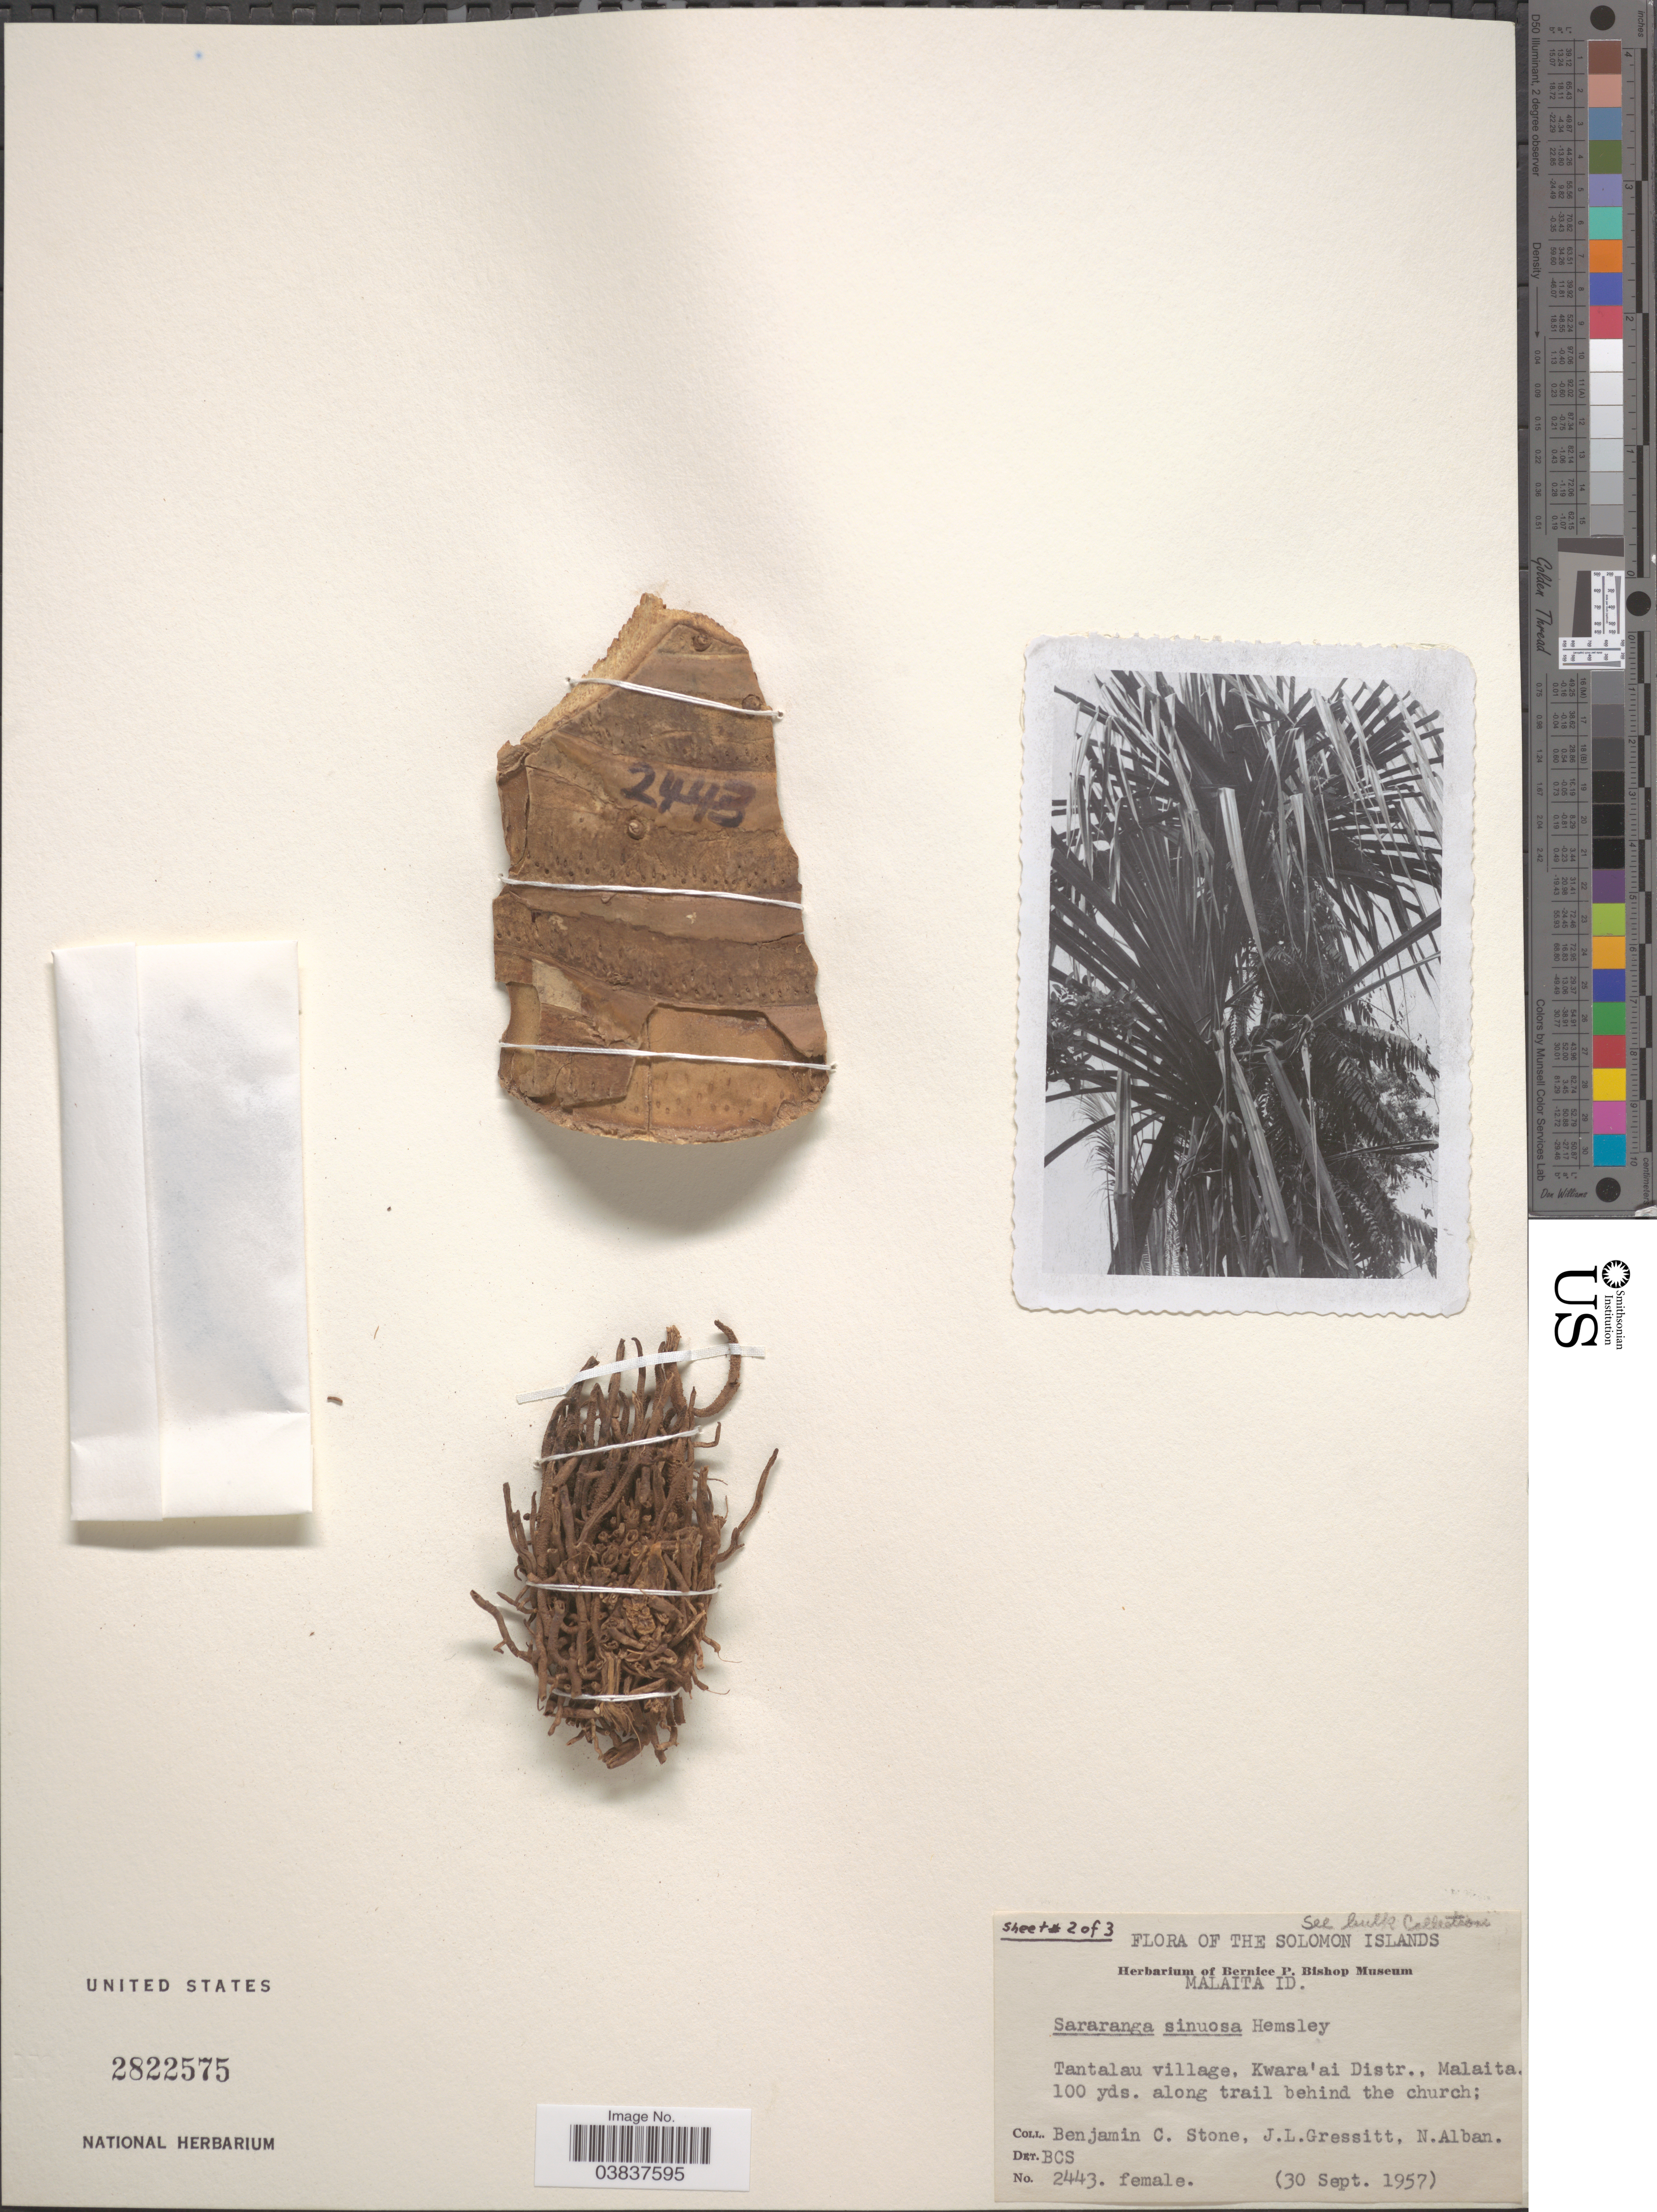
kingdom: Plantae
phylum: Tracheophyta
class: Liliopsida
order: Pandanales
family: Pandanaceae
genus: Sararanga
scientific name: Sararanga sinuosa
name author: Hemsl.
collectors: B. C. Stone, J. Gressitt & N. Alban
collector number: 2443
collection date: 1957-09-30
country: Solomon Islands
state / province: Solomon Islands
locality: Tantalau village, Kwara'ai Distr., Malaita. 100 yds. along trail behind the church.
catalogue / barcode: US 2822575